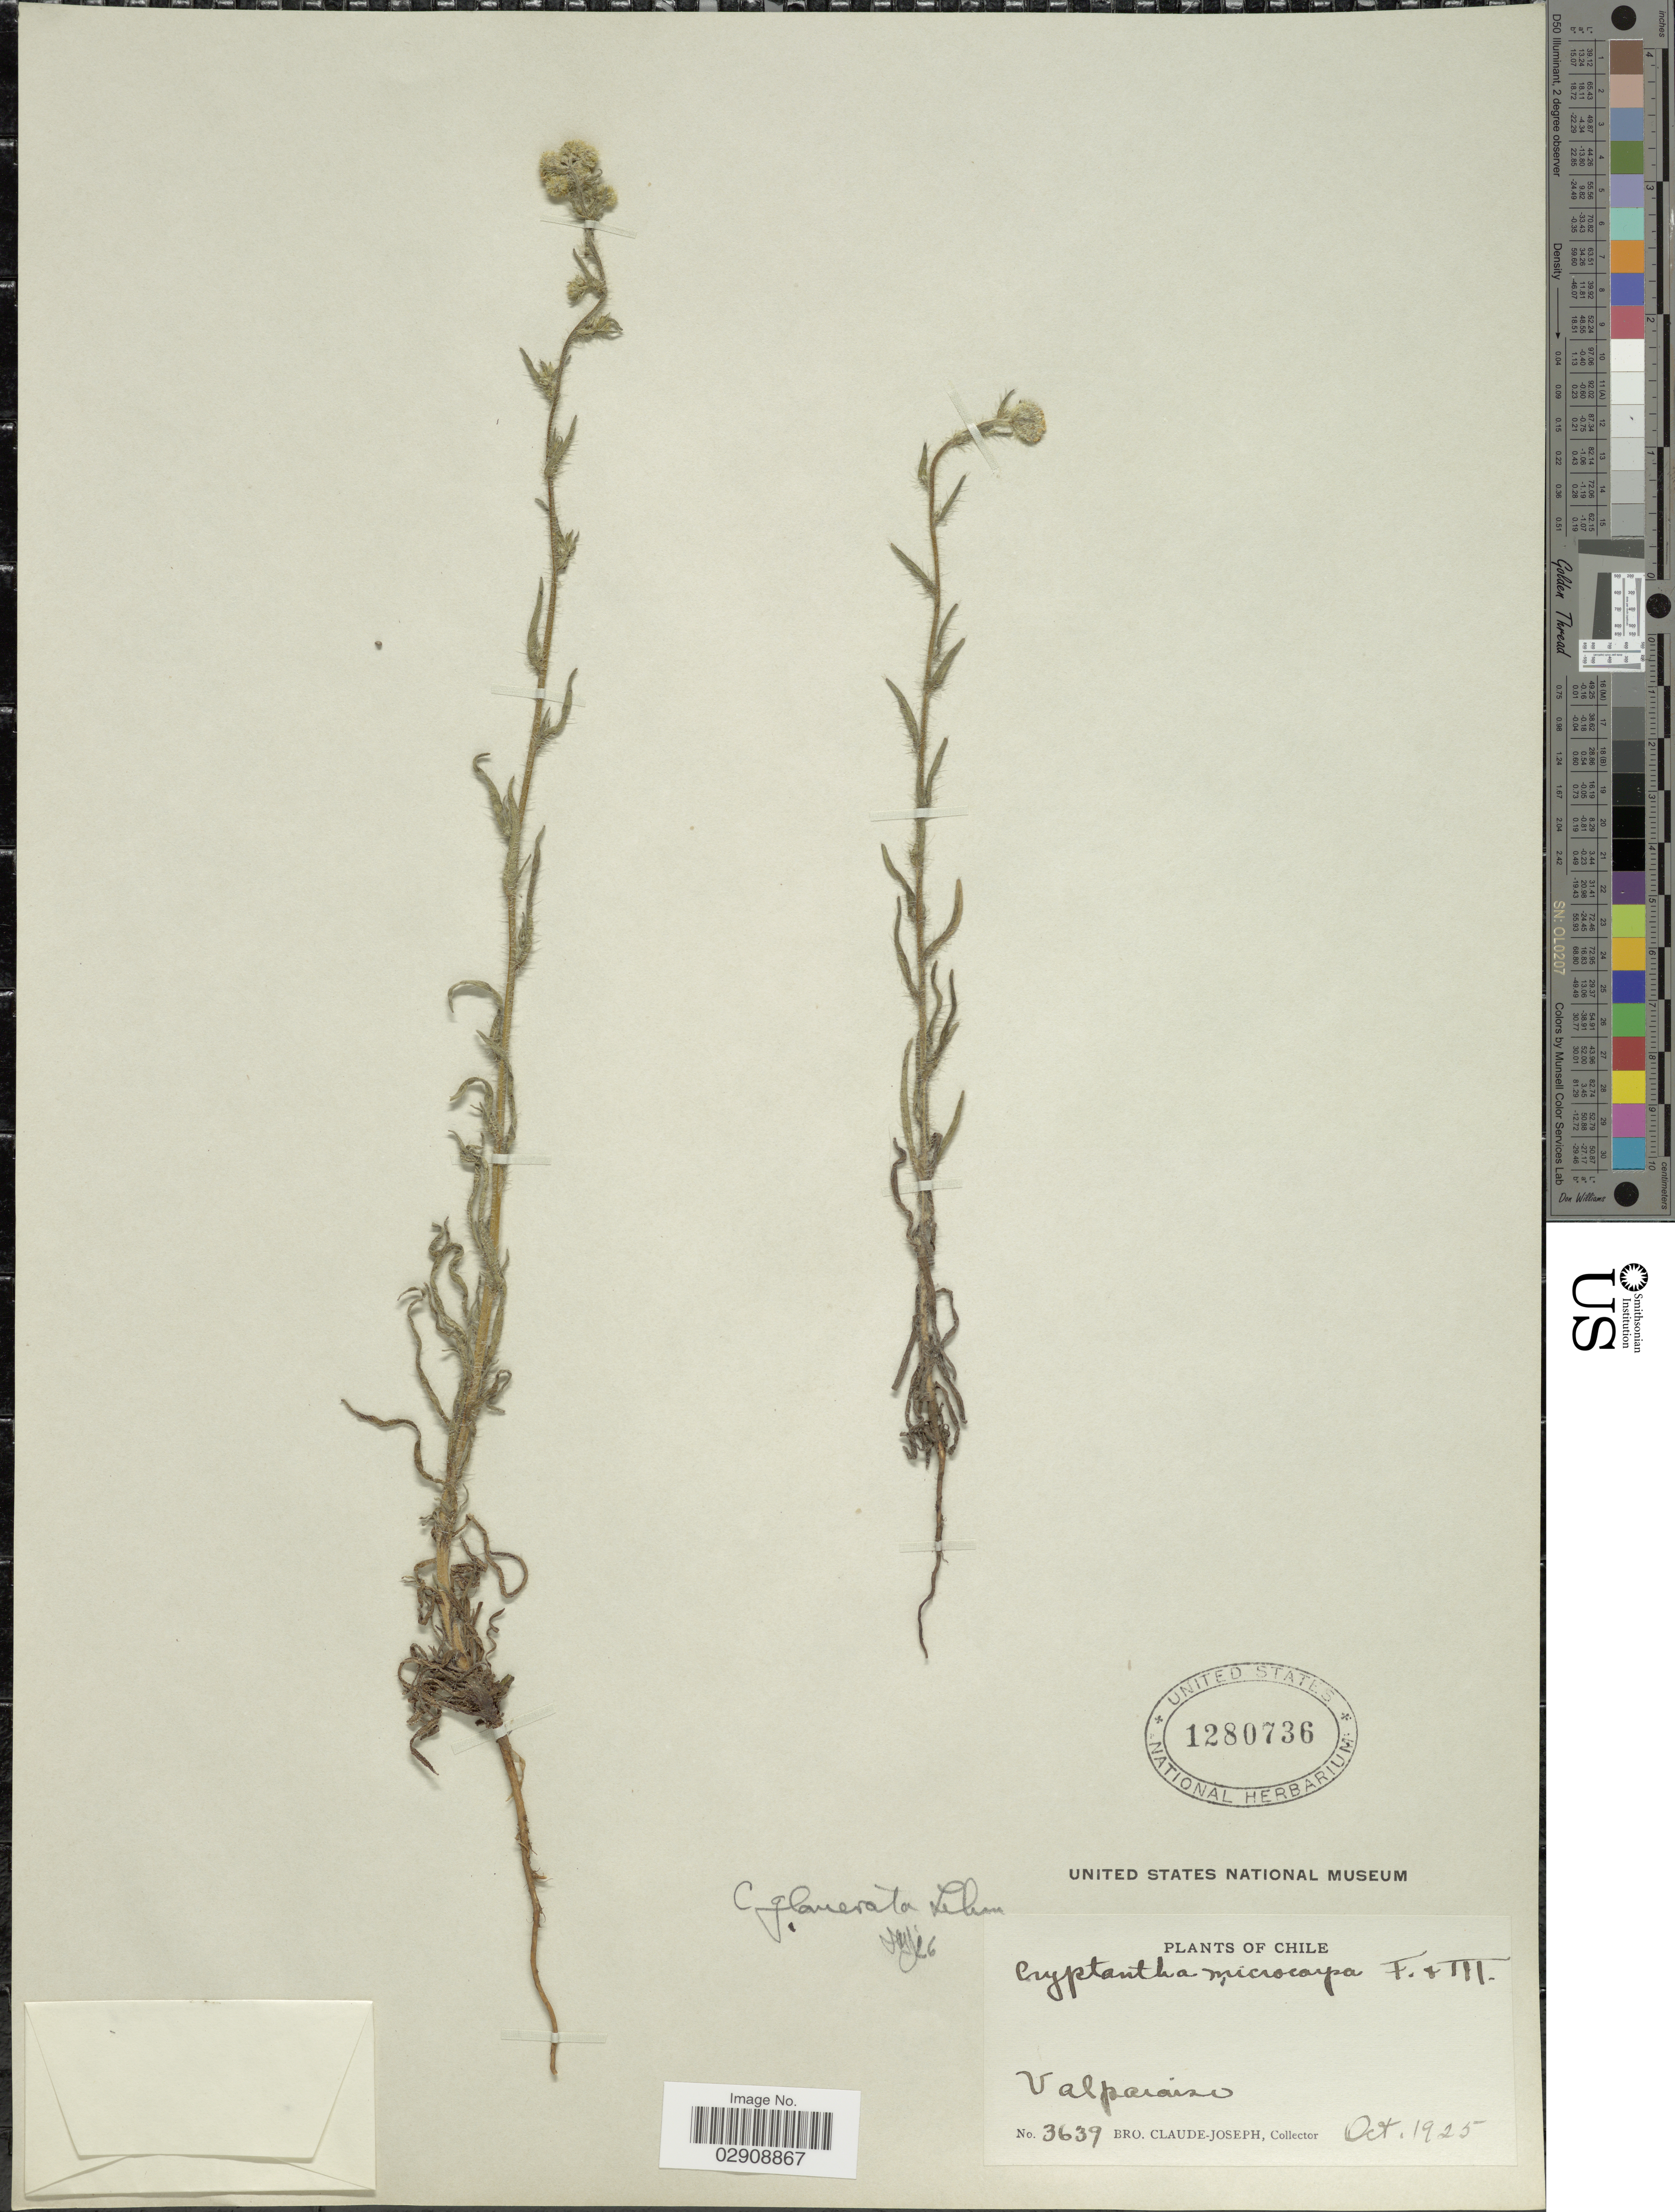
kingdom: Plantae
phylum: Tracheophyta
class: Magnoliopsida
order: Boraginales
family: Boraginaceae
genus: Cryptantha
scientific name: Cryptantha glomerata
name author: (G. Don) Lehm.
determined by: Moroni, Pablo, (SI), Instituto de Botanica Darwinion (ARGENTINA)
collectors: Bro. Claude-Joseph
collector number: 3639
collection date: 1925-10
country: Chile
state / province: Valparaíso (V)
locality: Valparaiso. Chile.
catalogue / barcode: US 1280736